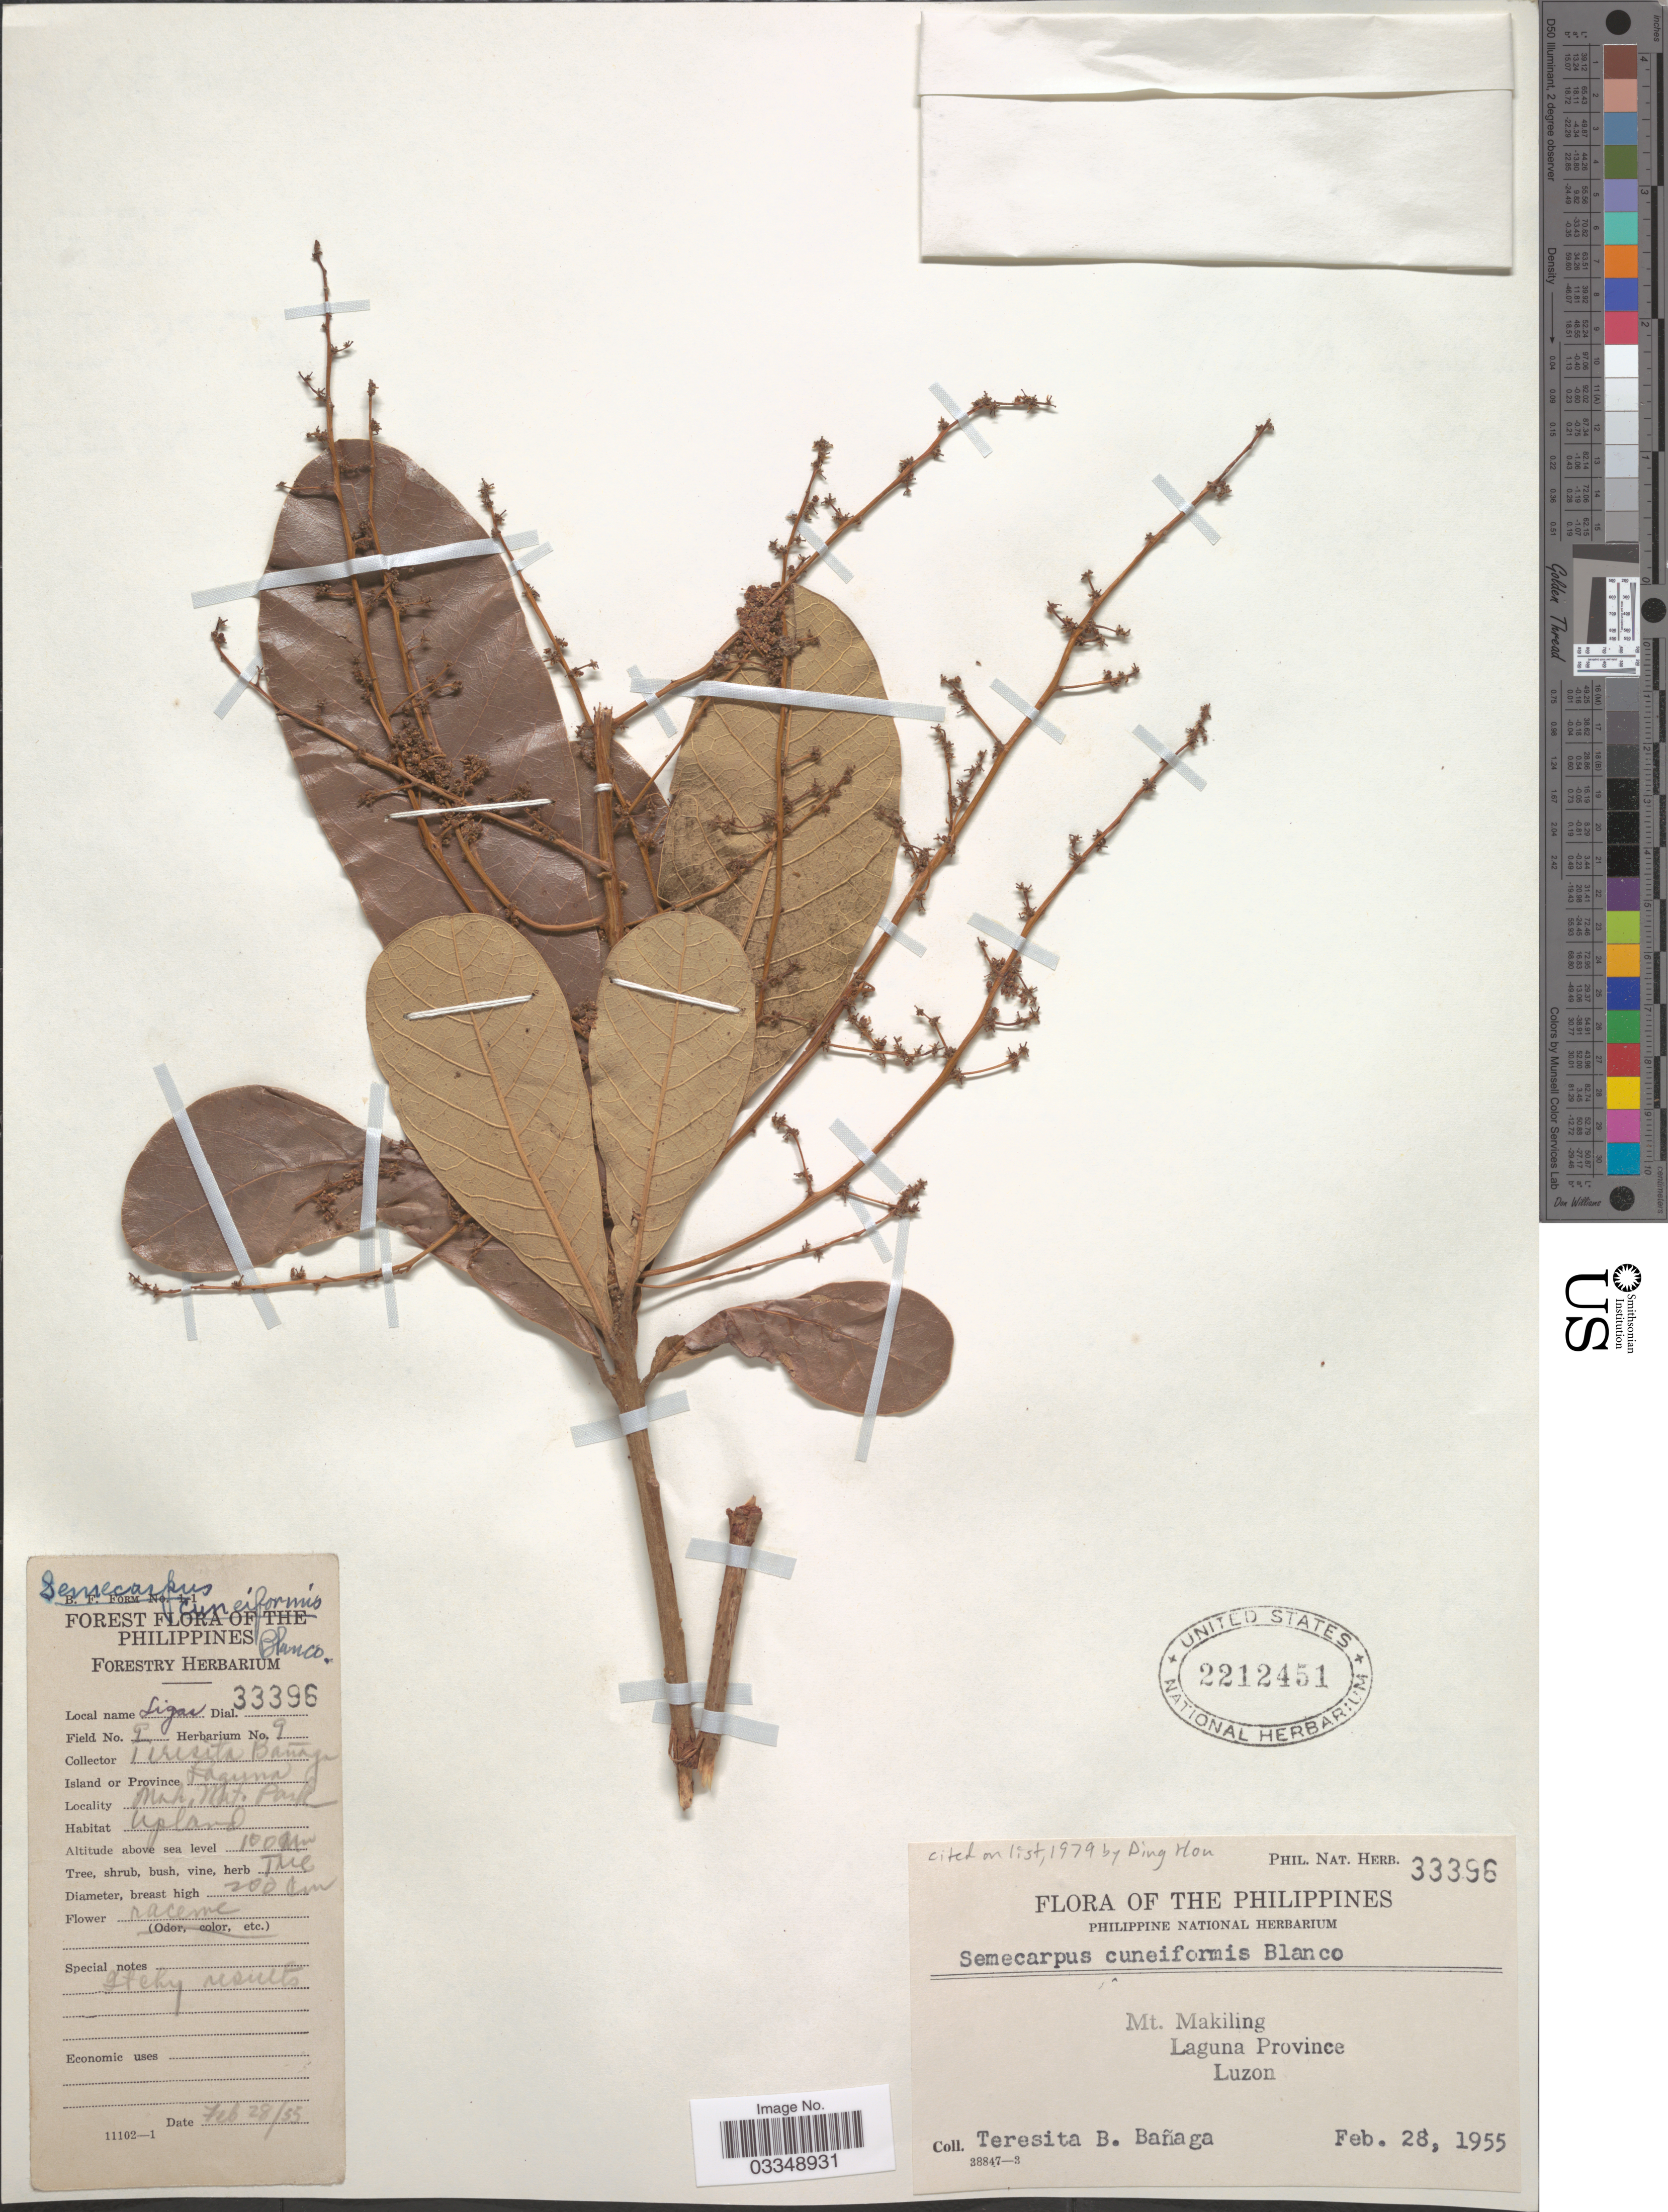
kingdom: Plantae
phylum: Tracheophyta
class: Magnoliopsida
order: Sapindales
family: Anacardiaceae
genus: Semecarpus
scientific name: Semecarpus cuneiformis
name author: Blanco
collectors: T. Banaga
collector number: Phil. Nat. Herb. 33396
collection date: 1955-02-28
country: Philippines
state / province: Calabarzon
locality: Mt. Makiling. Laguna Province. Luzon. Mak. Mt. Park.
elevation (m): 100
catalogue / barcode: US 2212451